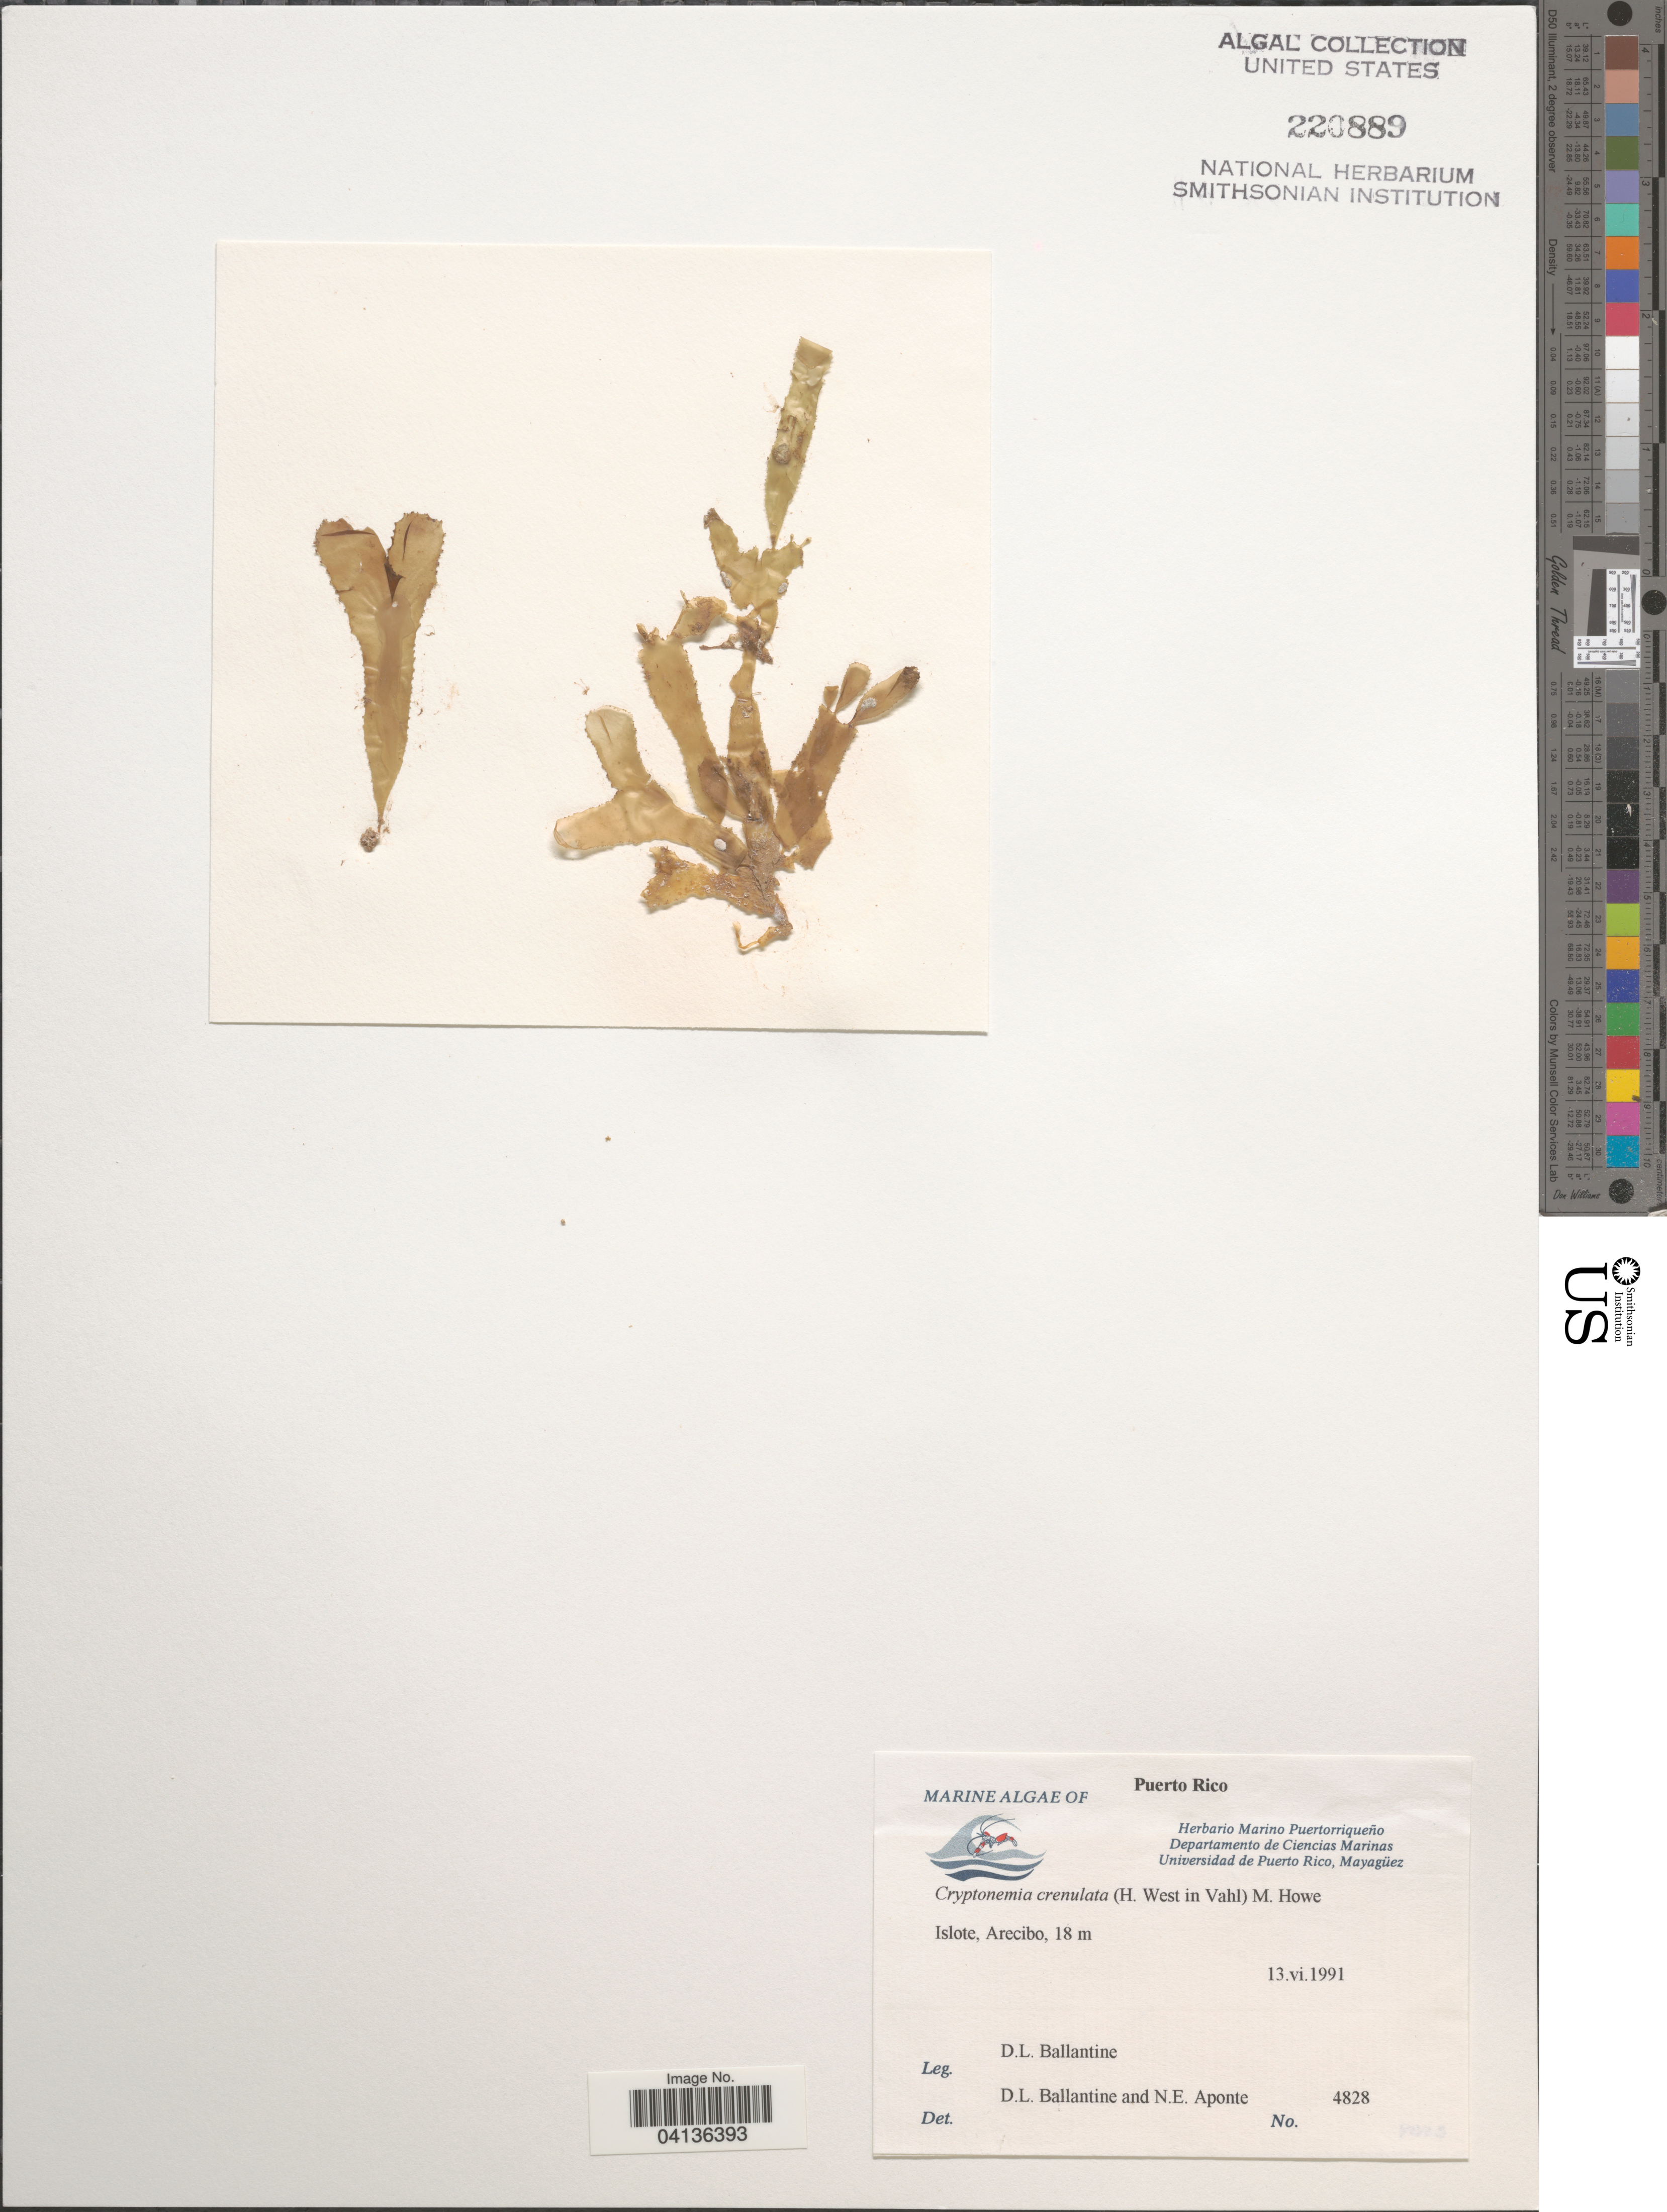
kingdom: Plantae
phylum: Rhodophyta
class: Florideophyceae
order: Halymeniales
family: Halymeniaceae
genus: Cryptonemia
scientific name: Cryptonemia crenulata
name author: (J. Agardh) J. Agardh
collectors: D.L. Ballantine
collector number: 4828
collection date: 1991-06-13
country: Puerto Rico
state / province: Arecibo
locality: Islote.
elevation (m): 18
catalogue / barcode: US 220889